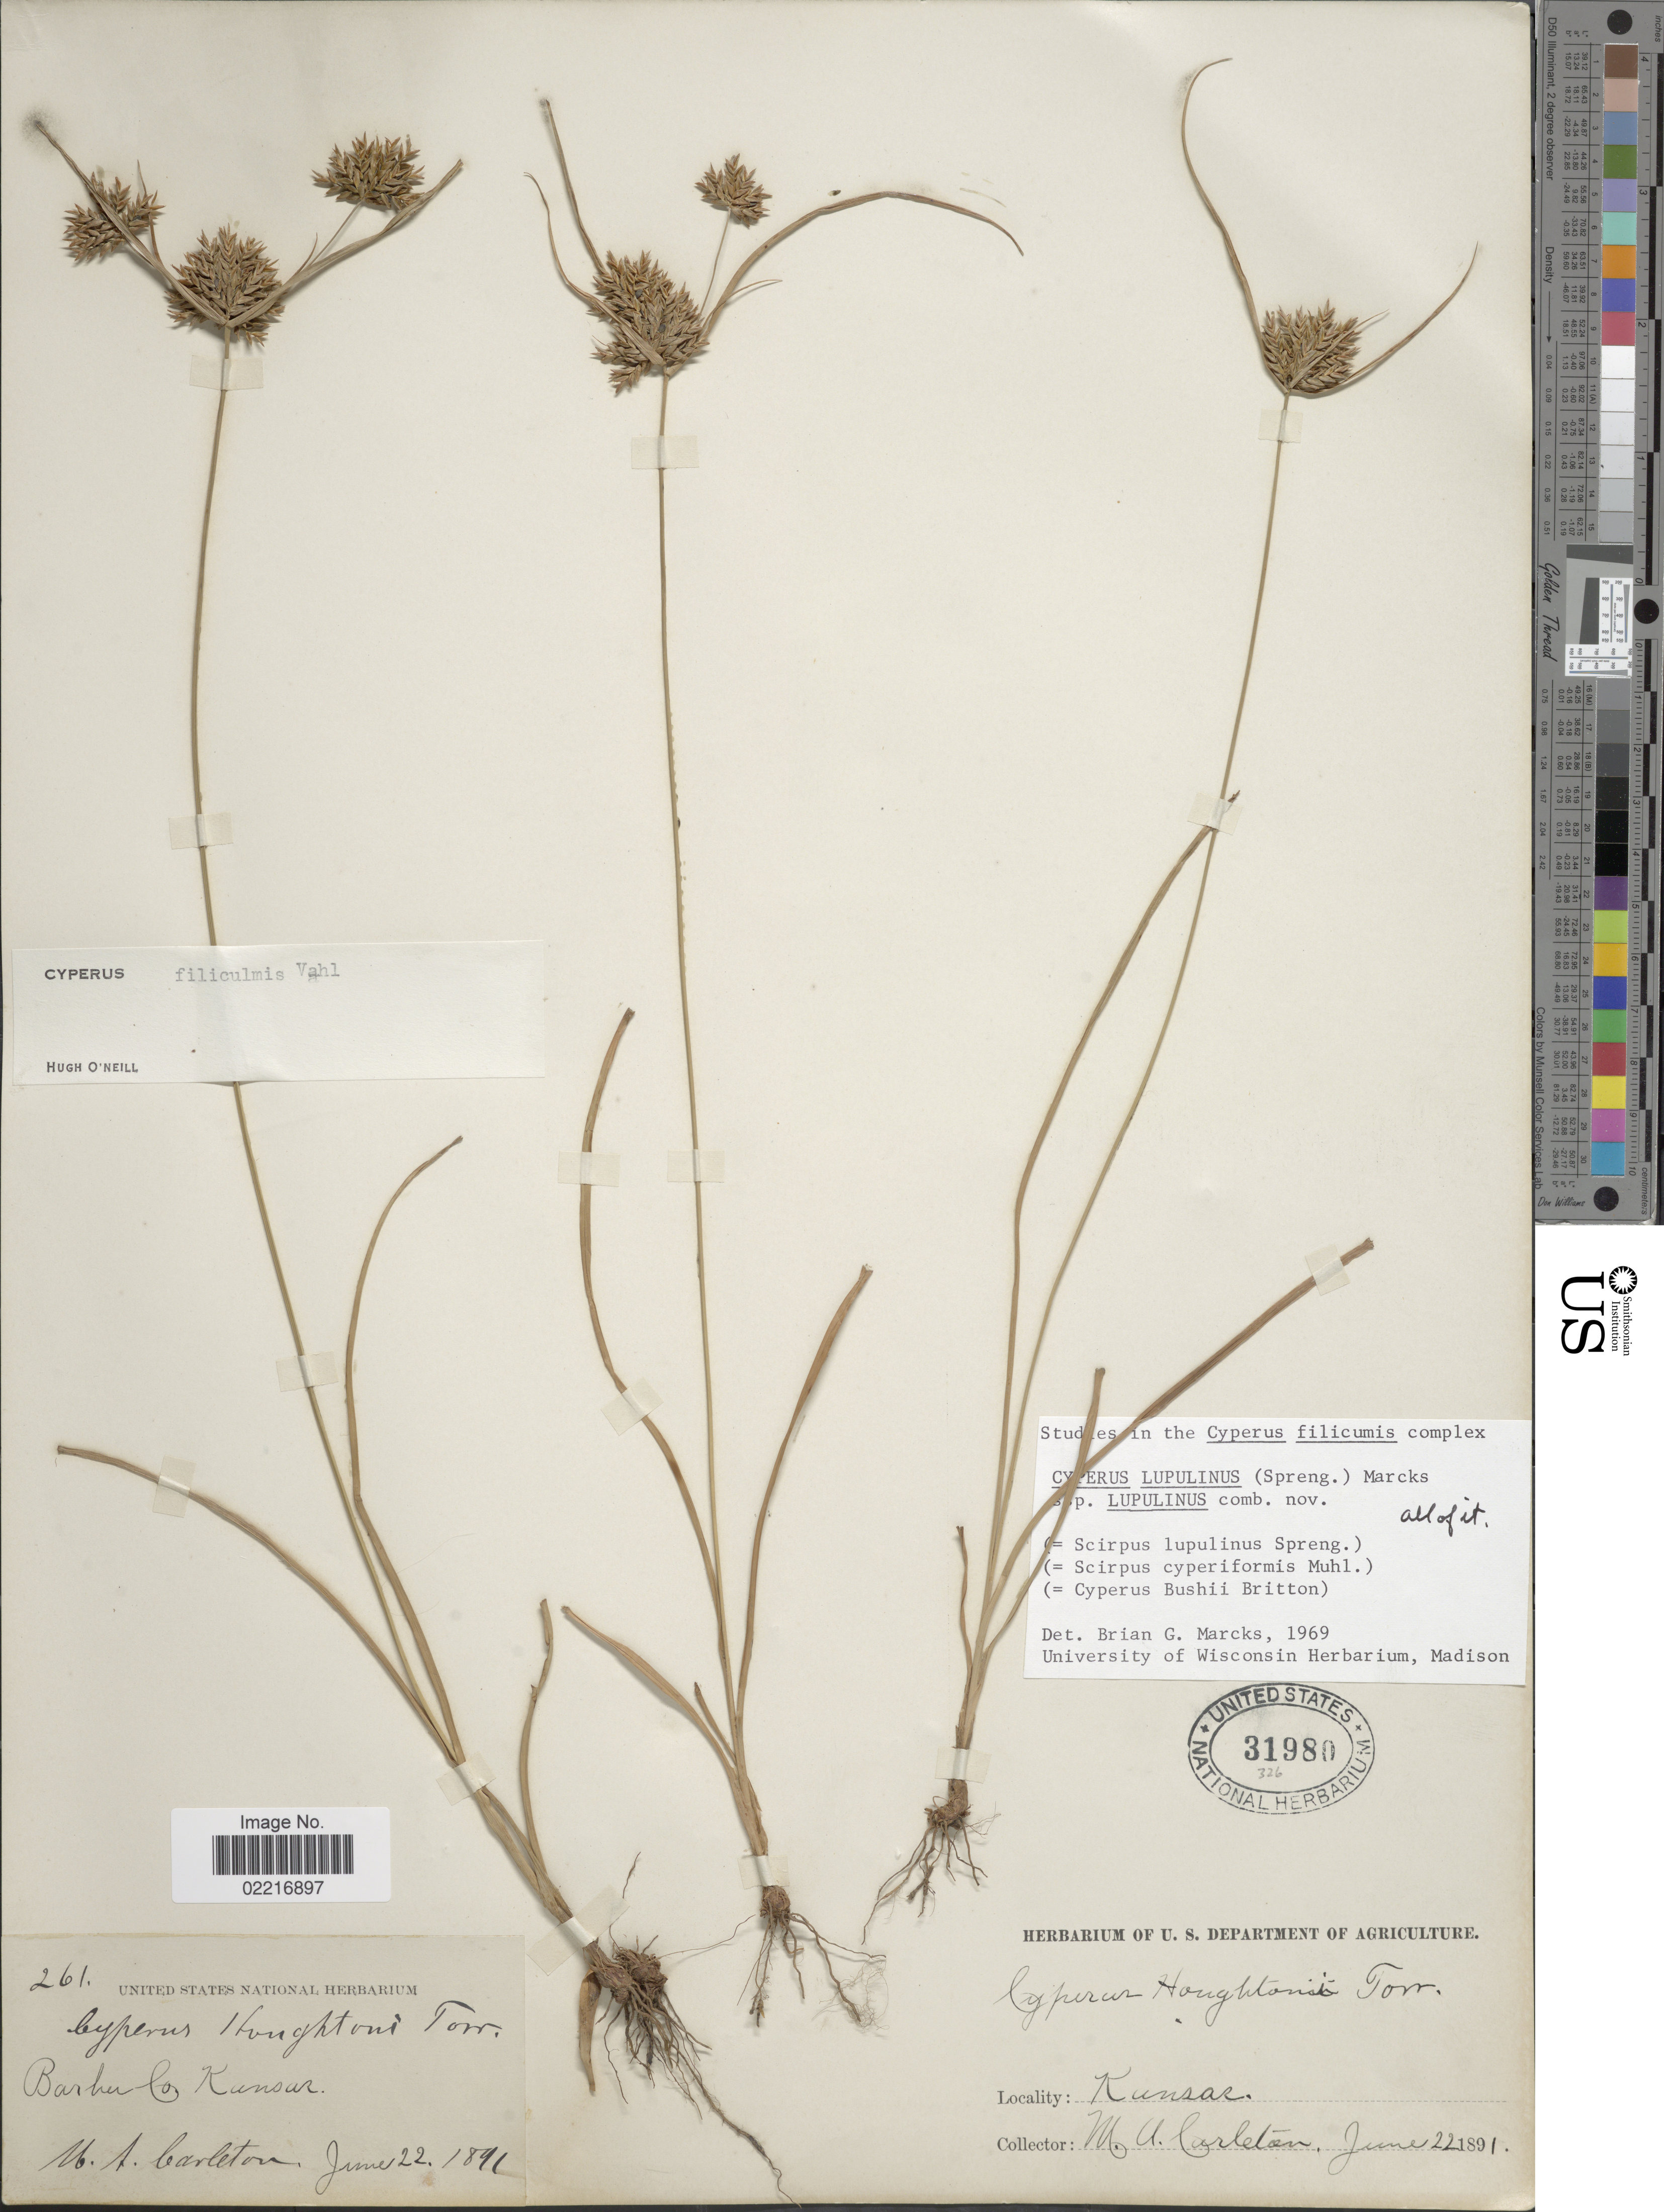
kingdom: Plantae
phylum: Tracheophyta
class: Liliopsida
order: Poales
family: Cyperaceae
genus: Cyperus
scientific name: Cyperus lupulinus subsp. lupulinus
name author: (Spreng.) Marcks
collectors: M. A. Carleton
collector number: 261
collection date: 1891-06-22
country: United States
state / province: Kansas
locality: Barber Co.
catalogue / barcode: US 31980